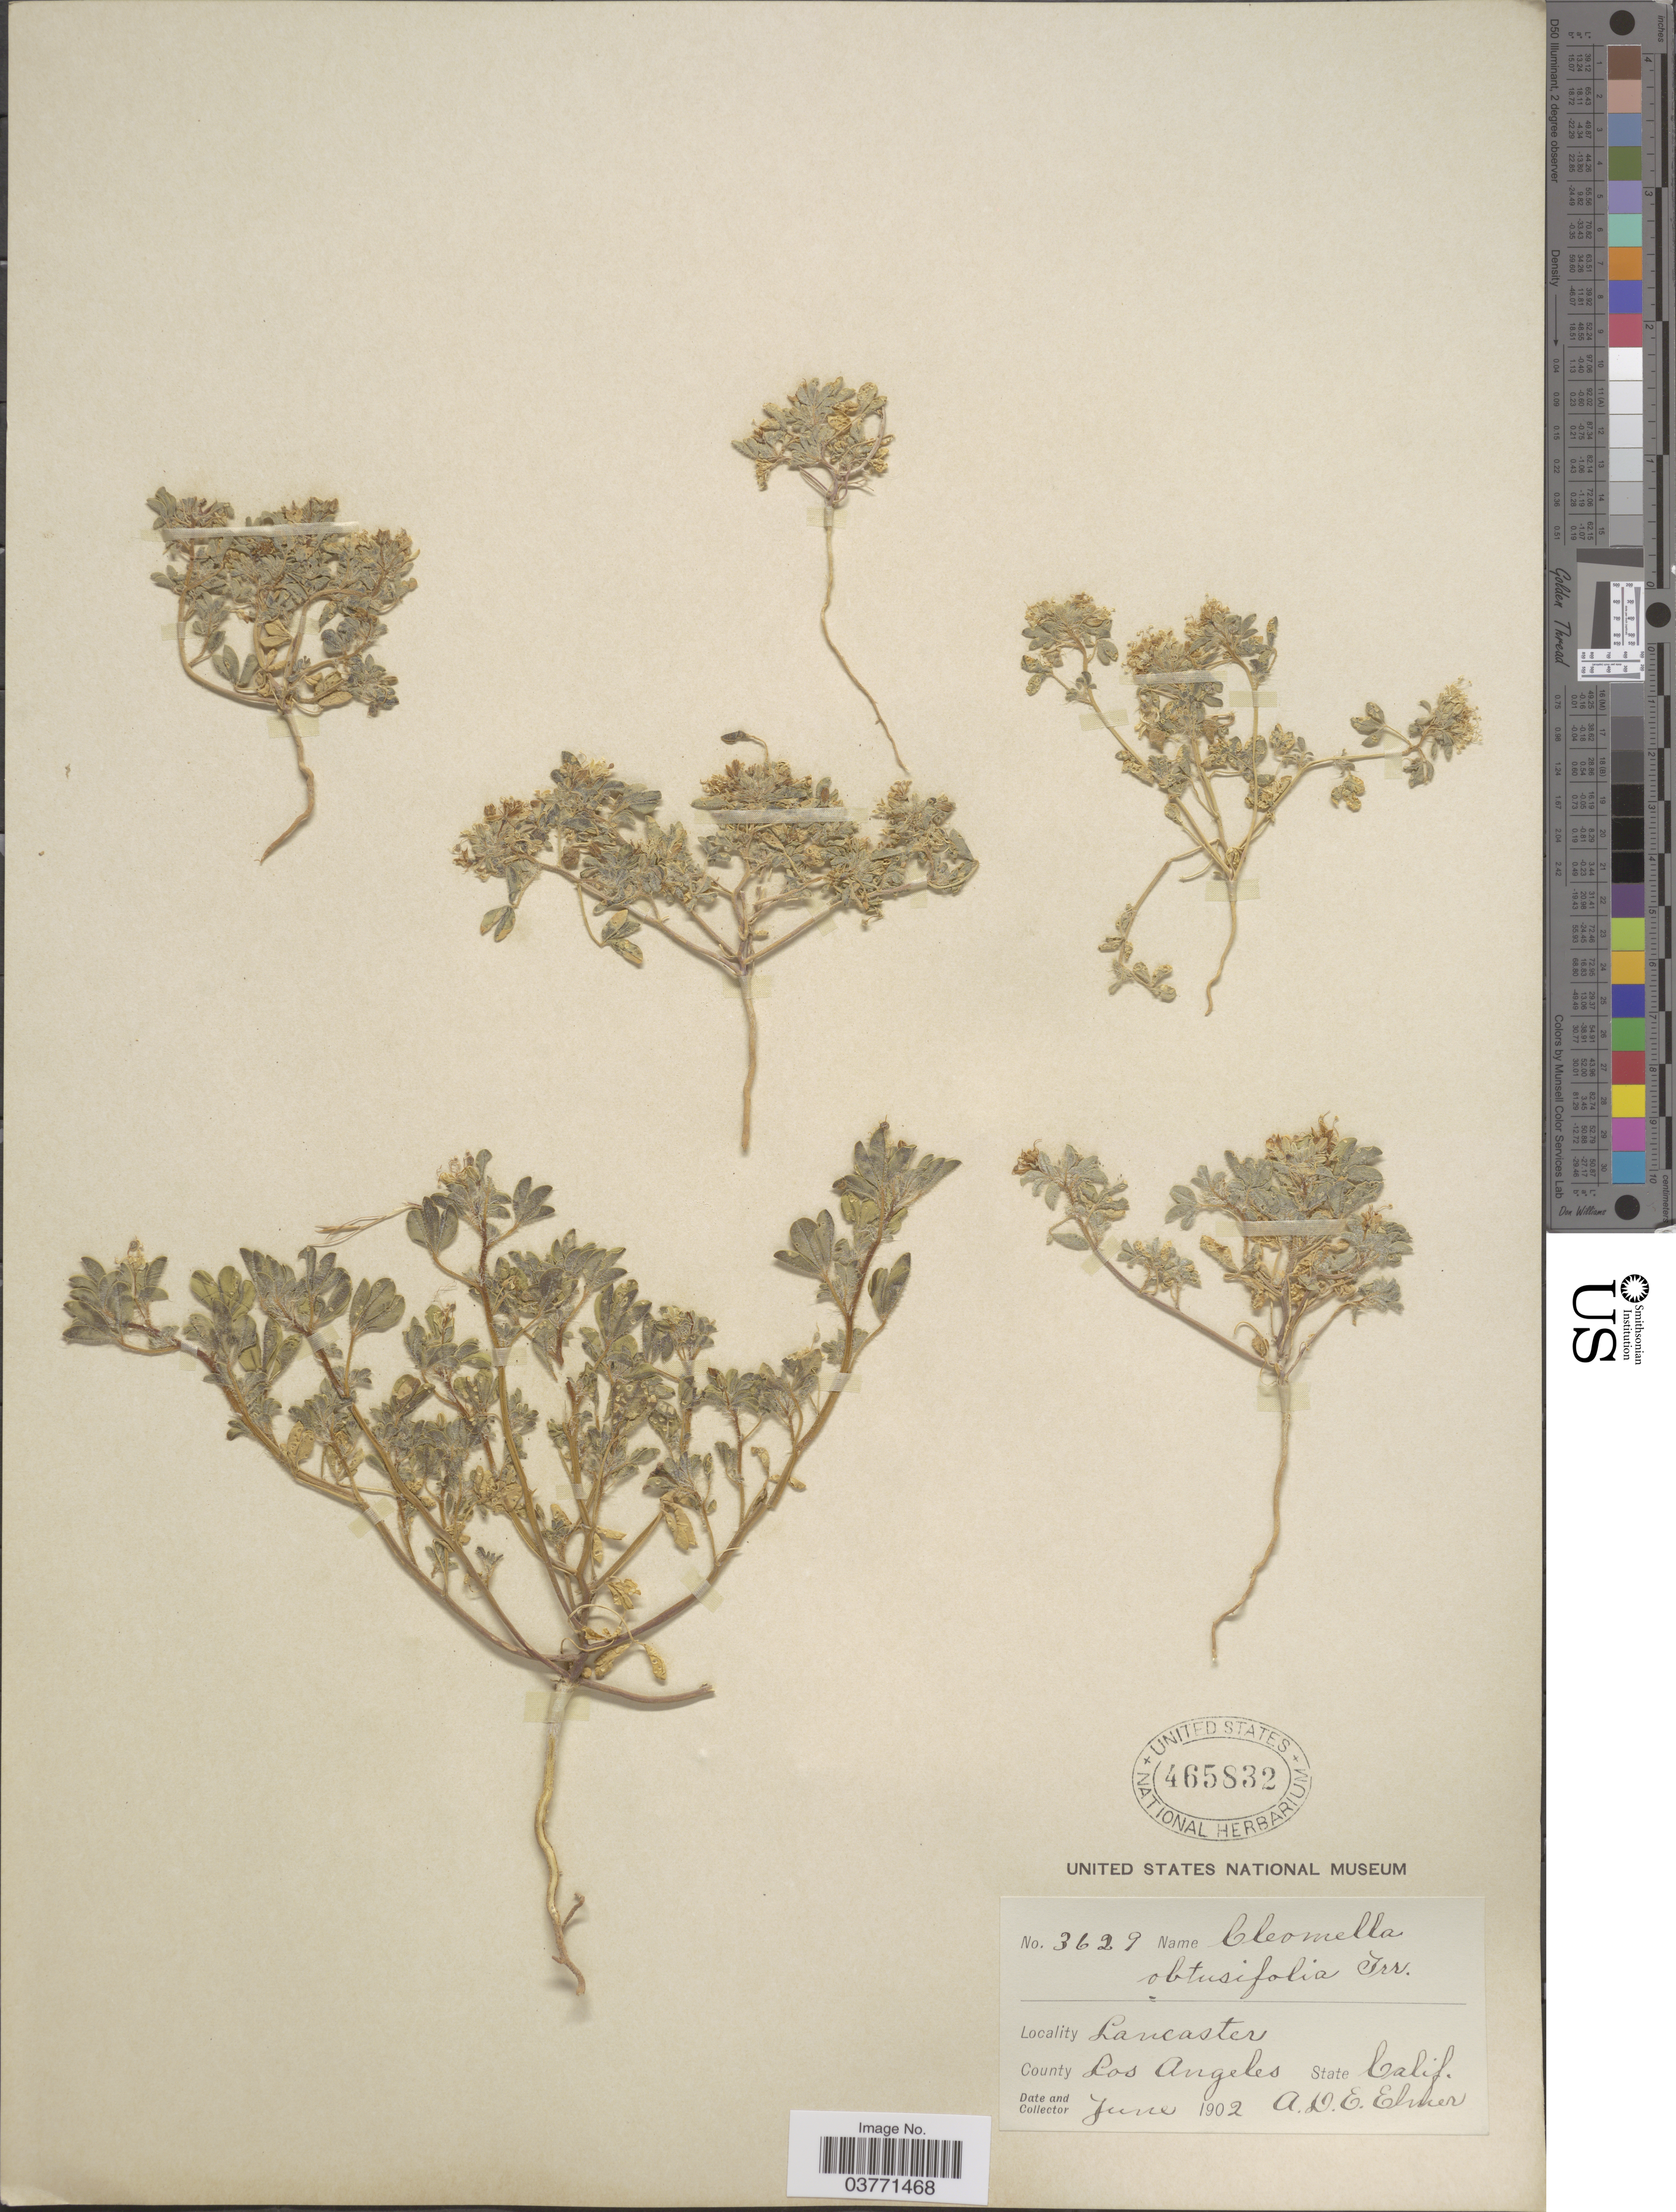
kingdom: Plantae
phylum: Tracheophyta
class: Magnoliopsida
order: Brassicales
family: Cleomaceae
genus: Cleomella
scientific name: Cleomella obtusifolia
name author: Torr. & Frém.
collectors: A. D. E. Elmer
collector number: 3629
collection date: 1902-06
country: United States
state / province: California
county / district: Los Angeles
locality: Lancaster. County: Los Angeles.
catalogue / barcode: US 465832